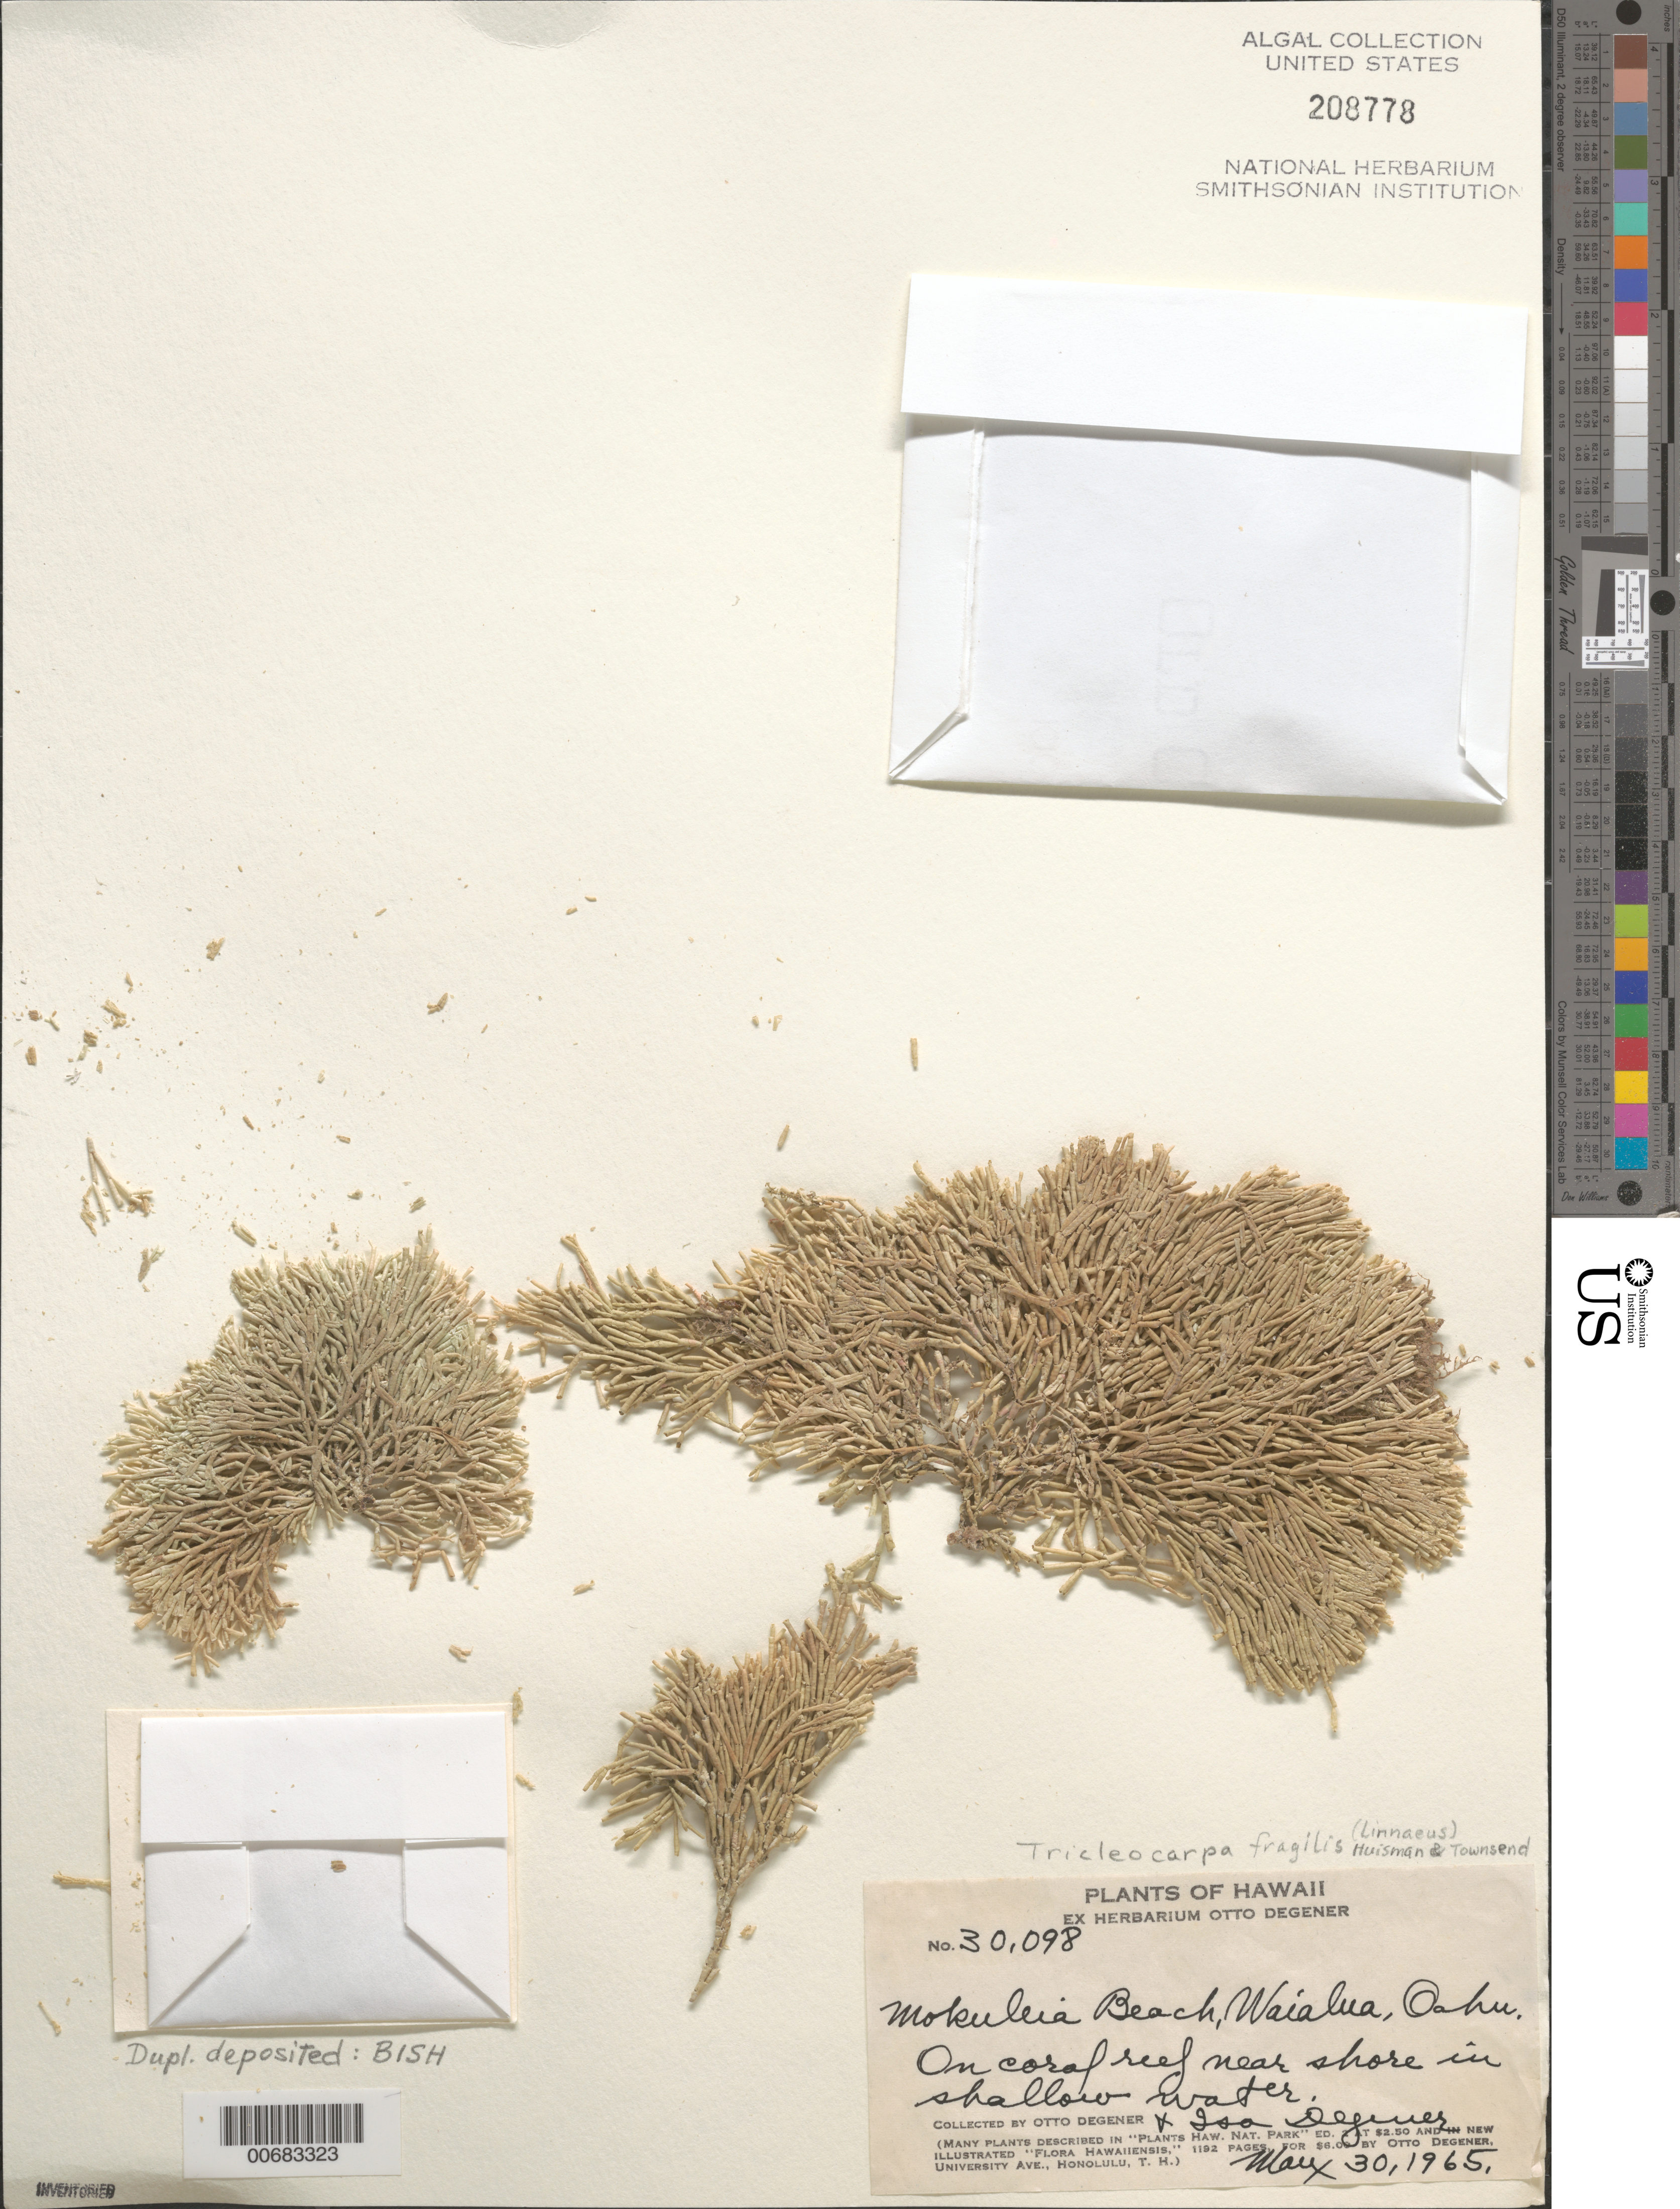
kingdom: Plantae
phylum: Rhodophyta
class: Florideophyceae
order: Nemaliales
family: Galaxauraceae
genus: Tricleocarpa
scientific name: Tricleocarpa fragilis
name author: (L.) Huisman & R.A. Towns.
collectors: O. Degener & I. Degener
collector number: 30098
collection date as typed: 30 May 1965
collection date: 1965-05-30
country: United States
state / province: Hawaii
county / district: Honolulu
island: Oahu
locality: Mokuleia Beach, Waialua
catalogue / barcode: US 208778